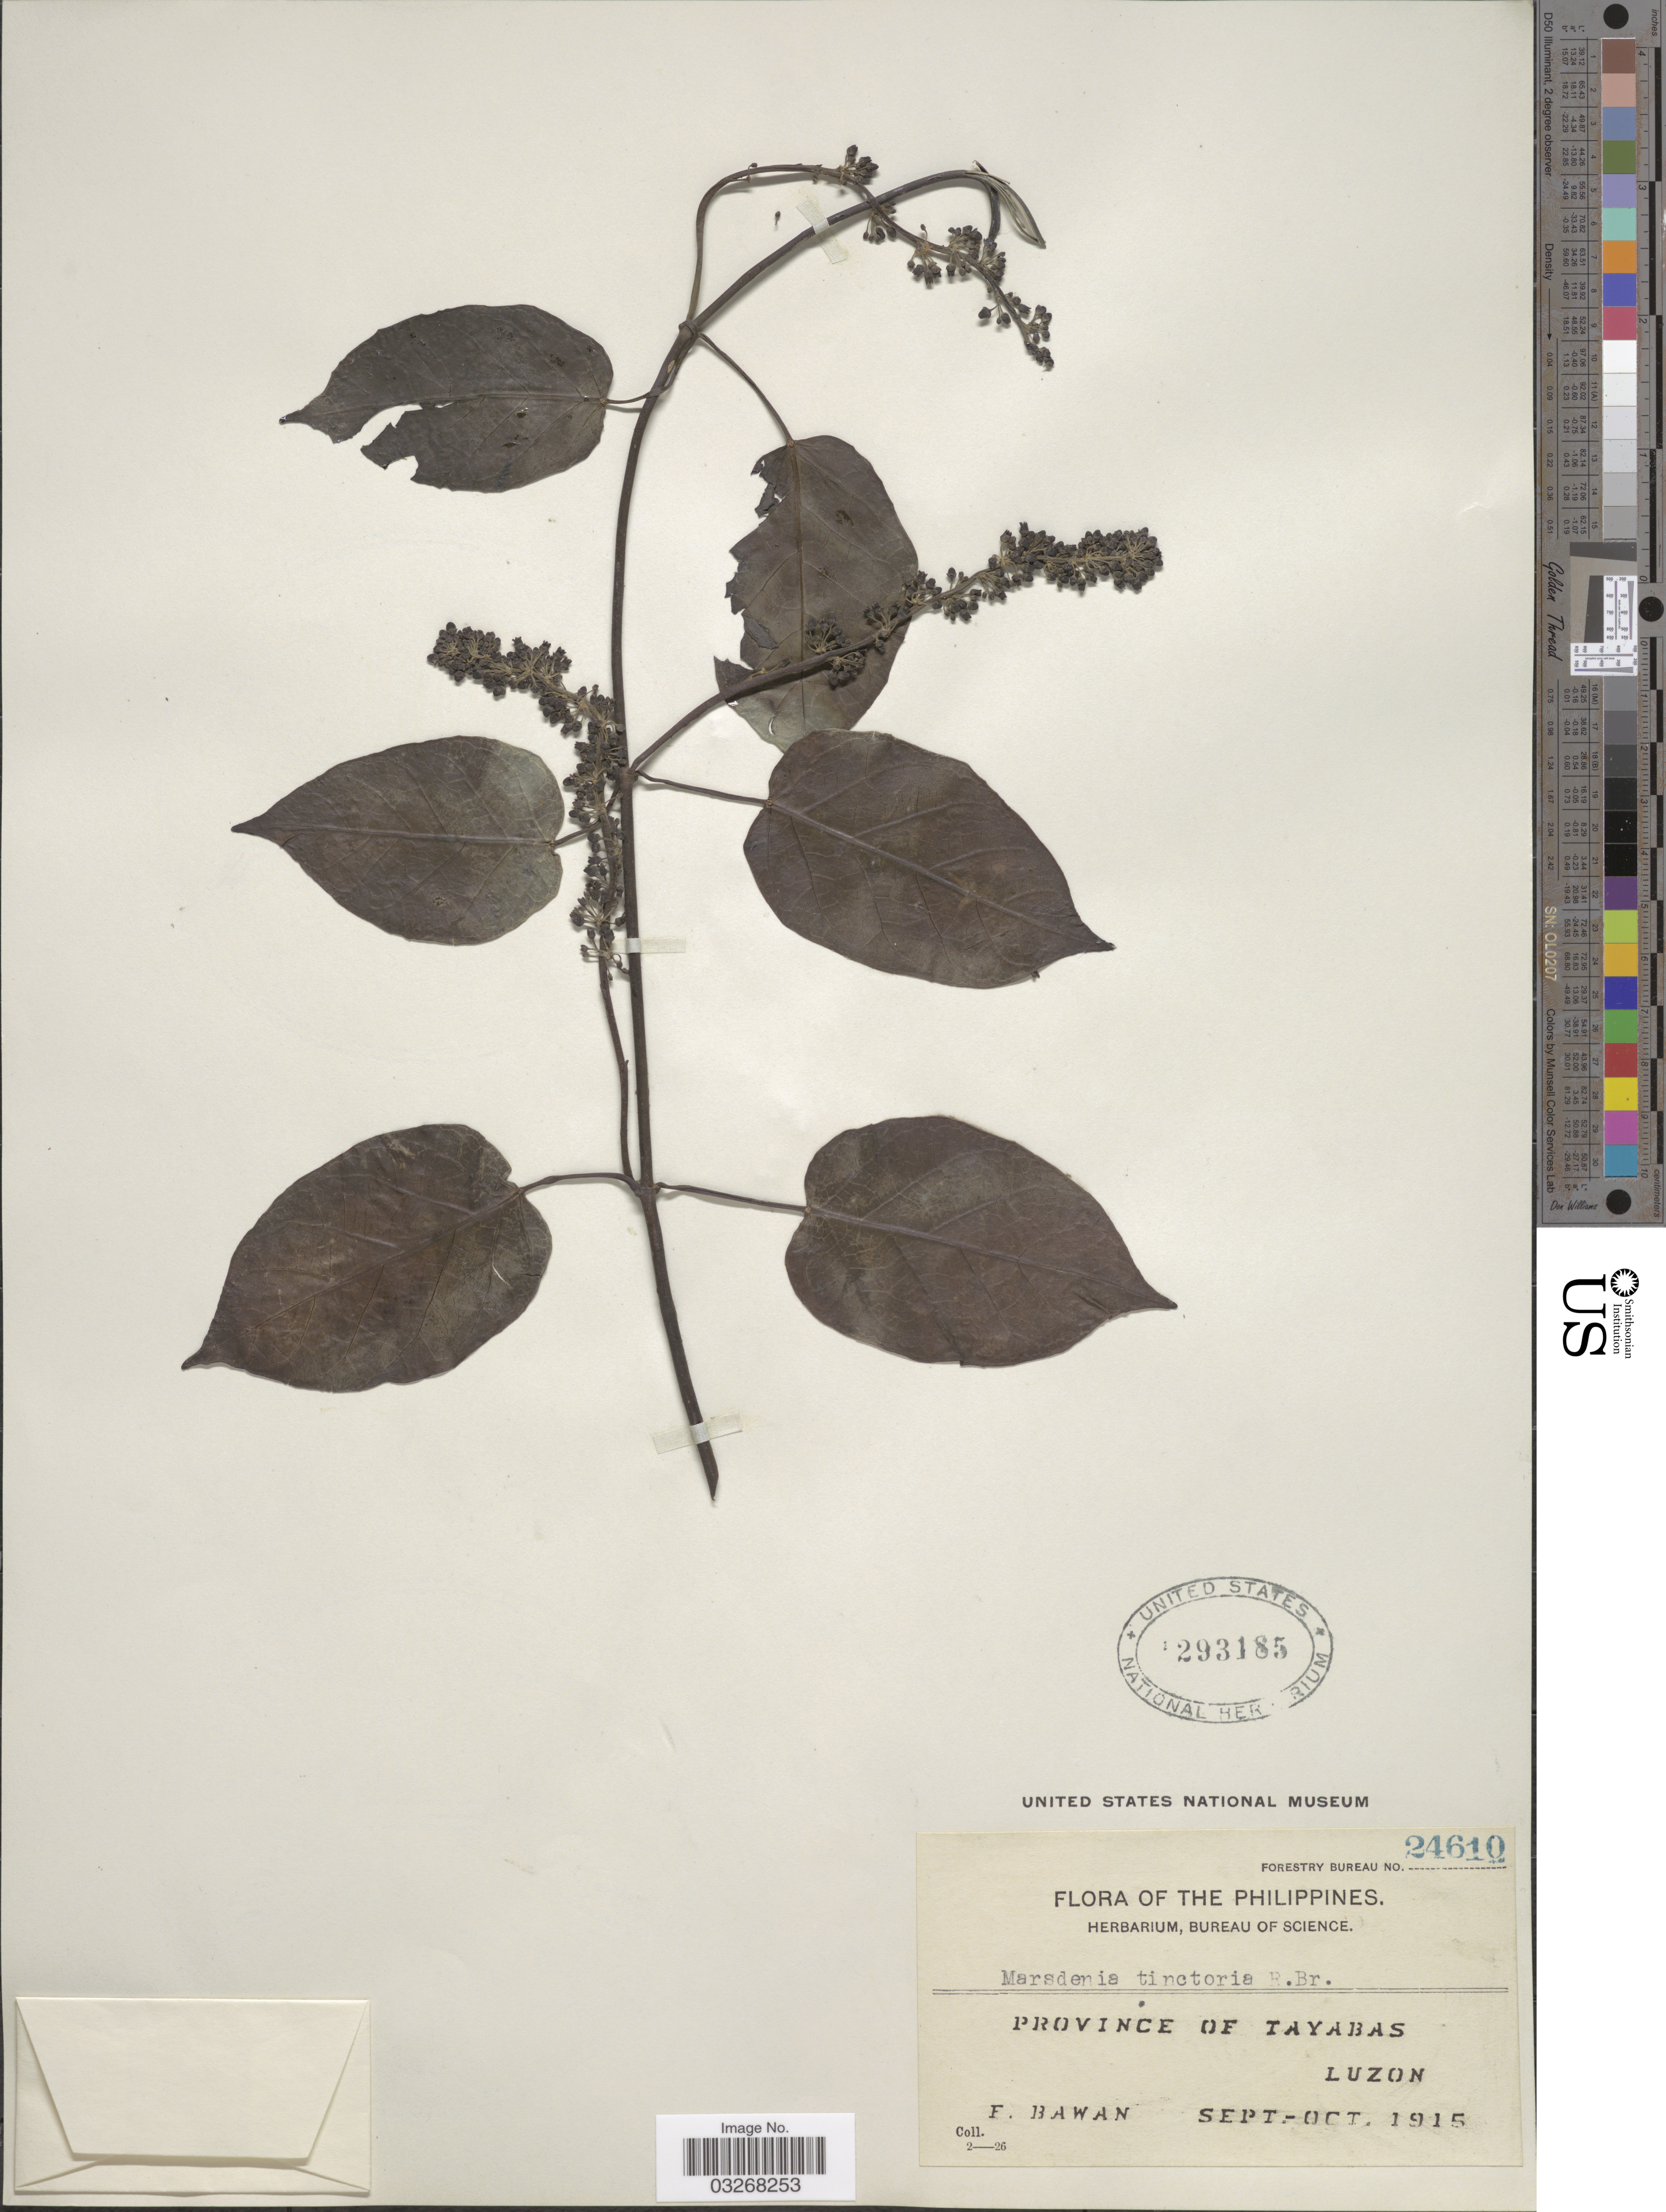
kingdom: Plantae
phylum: Tracheophyta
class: Magnoliopsida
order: Gentianales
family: Apocynaceae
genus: Marsdenia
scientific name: Marsdenia tinctoria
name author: (Roxb.) R. Br.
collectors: F. Bawan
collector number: Forestry Bureau 24610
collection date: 1915-09/1915-10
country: Philippines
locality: Province of Tayabas. Luzon.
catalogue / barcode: US 293185